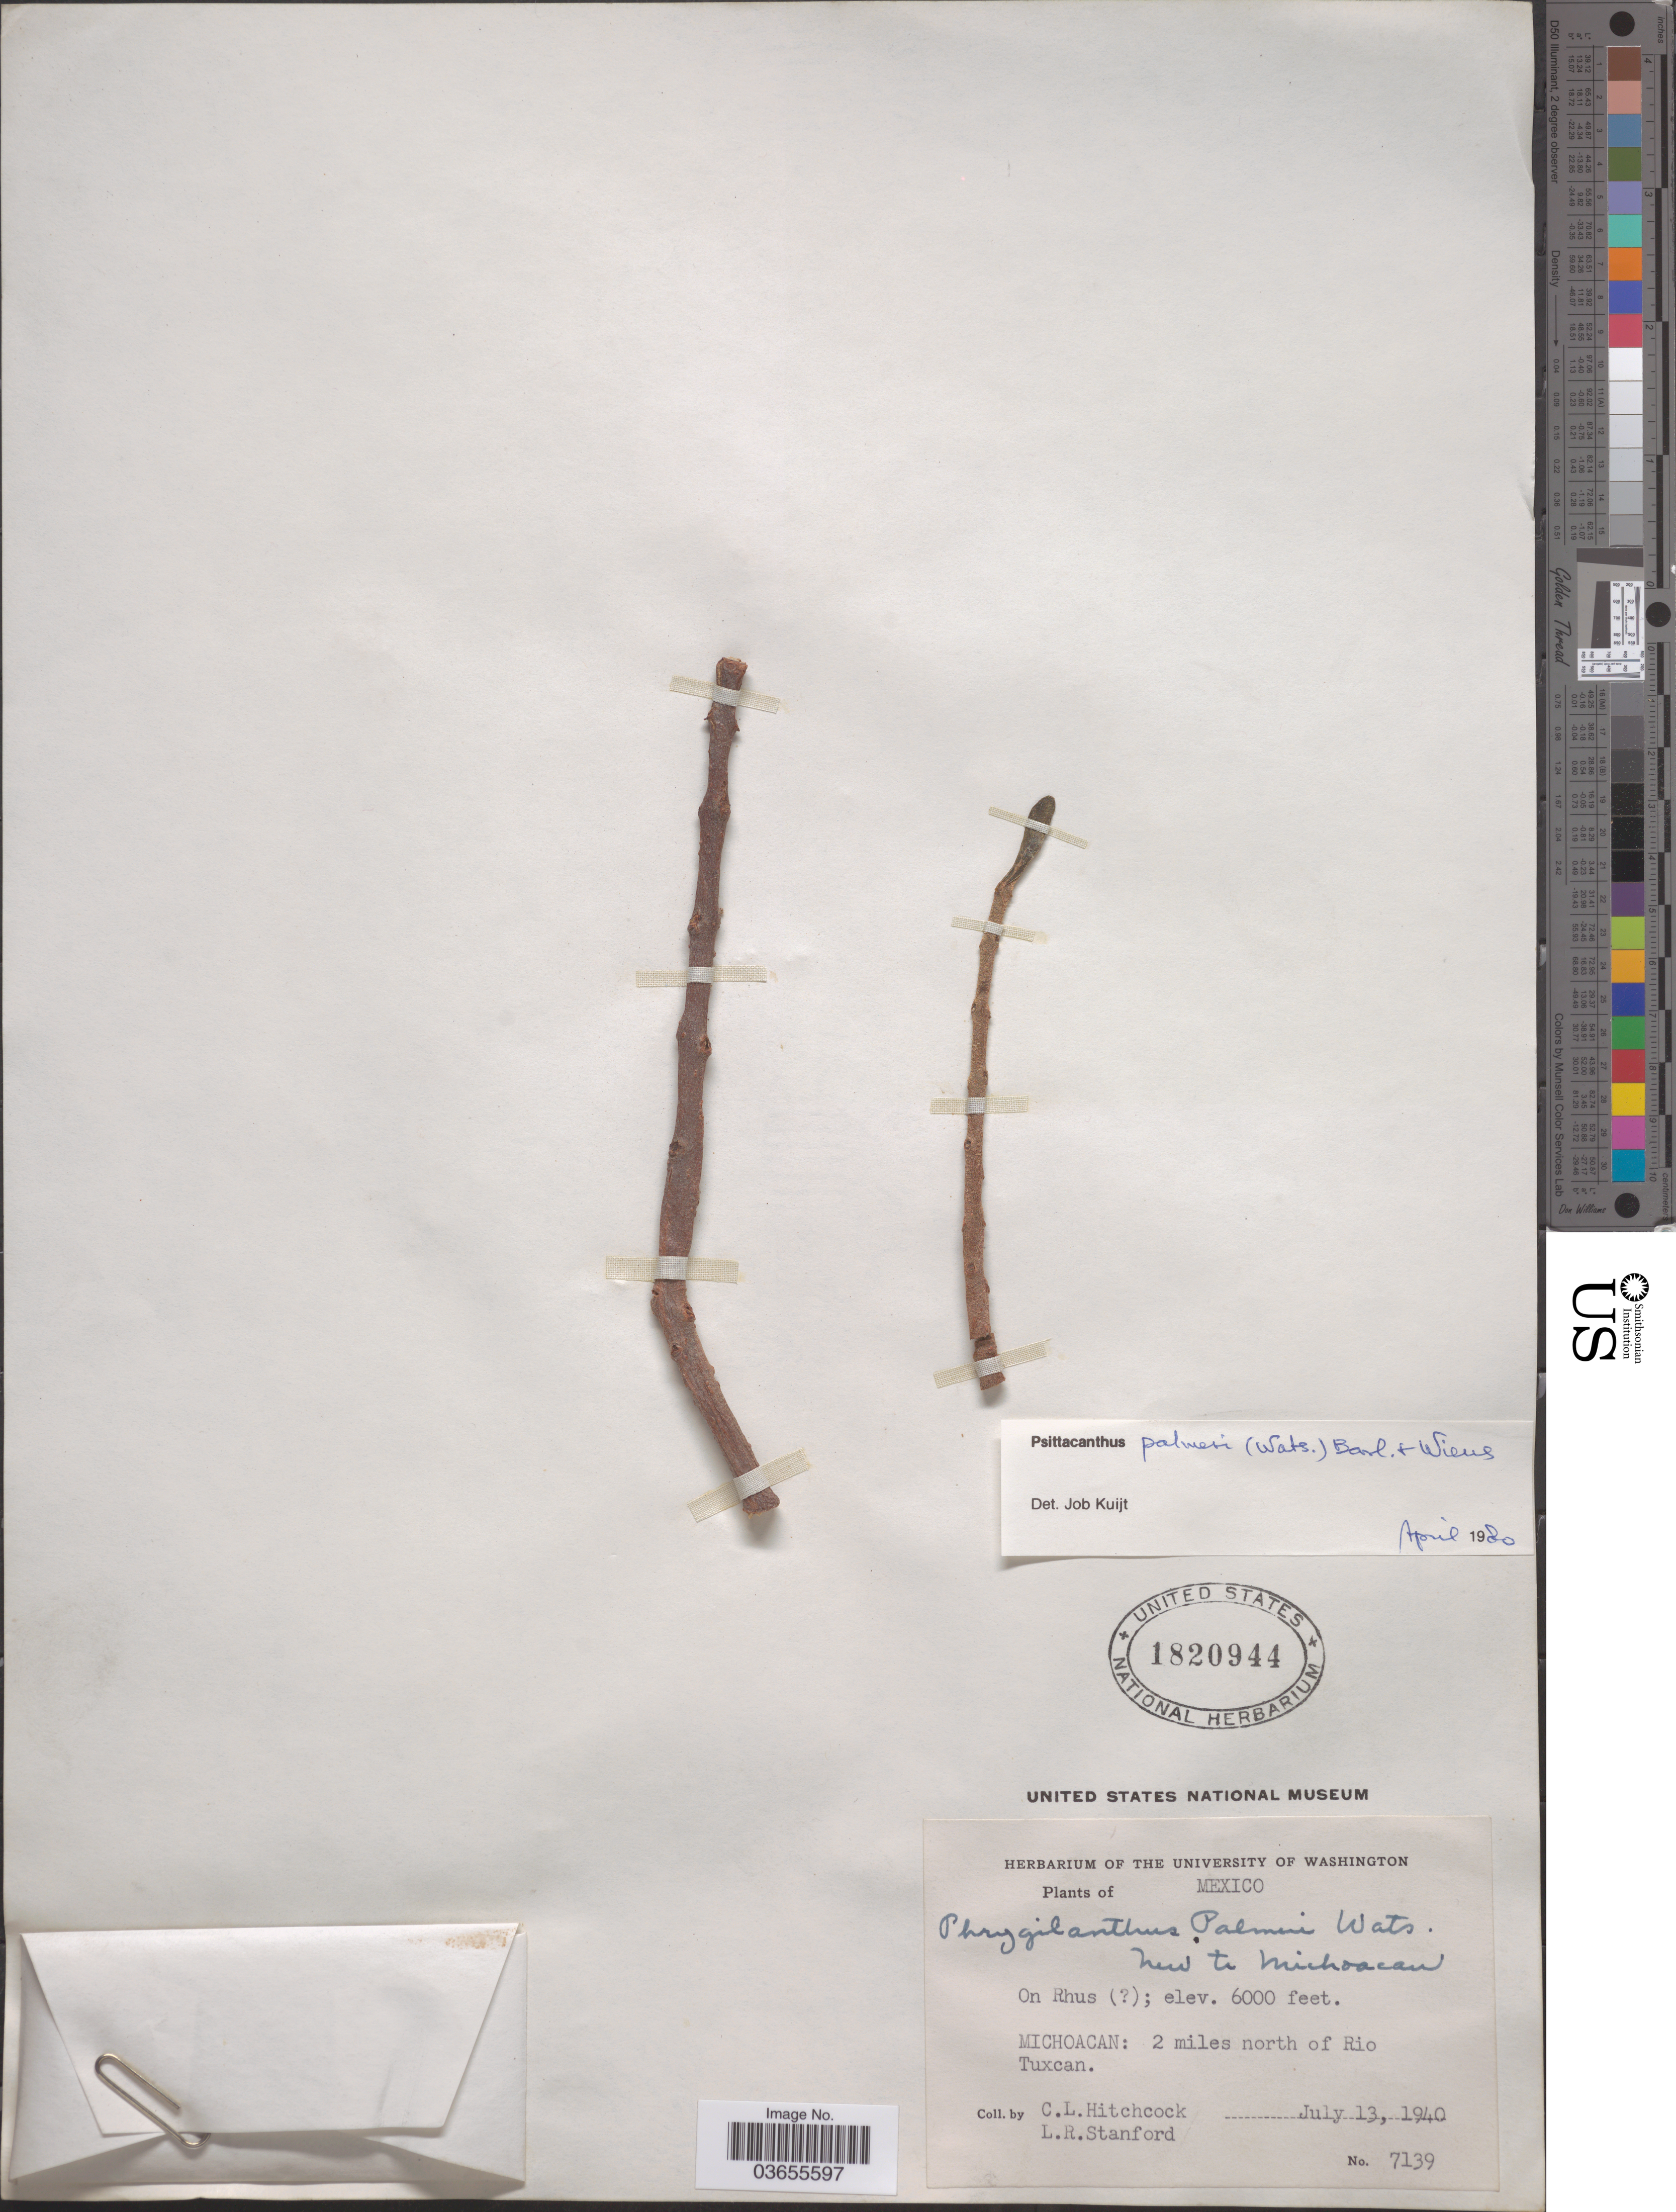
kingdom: Plantae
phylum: Tracheophyta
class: Magnoliopsida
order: Santalales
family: Loranthaceae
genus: Psittacanthus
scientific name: Psittacanthus palmeri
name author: (S. Watson) Barlow & Wiens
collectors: C. L. Hitchcock & L. R. Stanford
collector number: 7139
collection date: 1940-07-13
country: Mexico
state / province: Michoacán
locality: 2 miles north of Rio Tuxcan.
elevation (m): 1829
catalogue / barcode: US 1820944